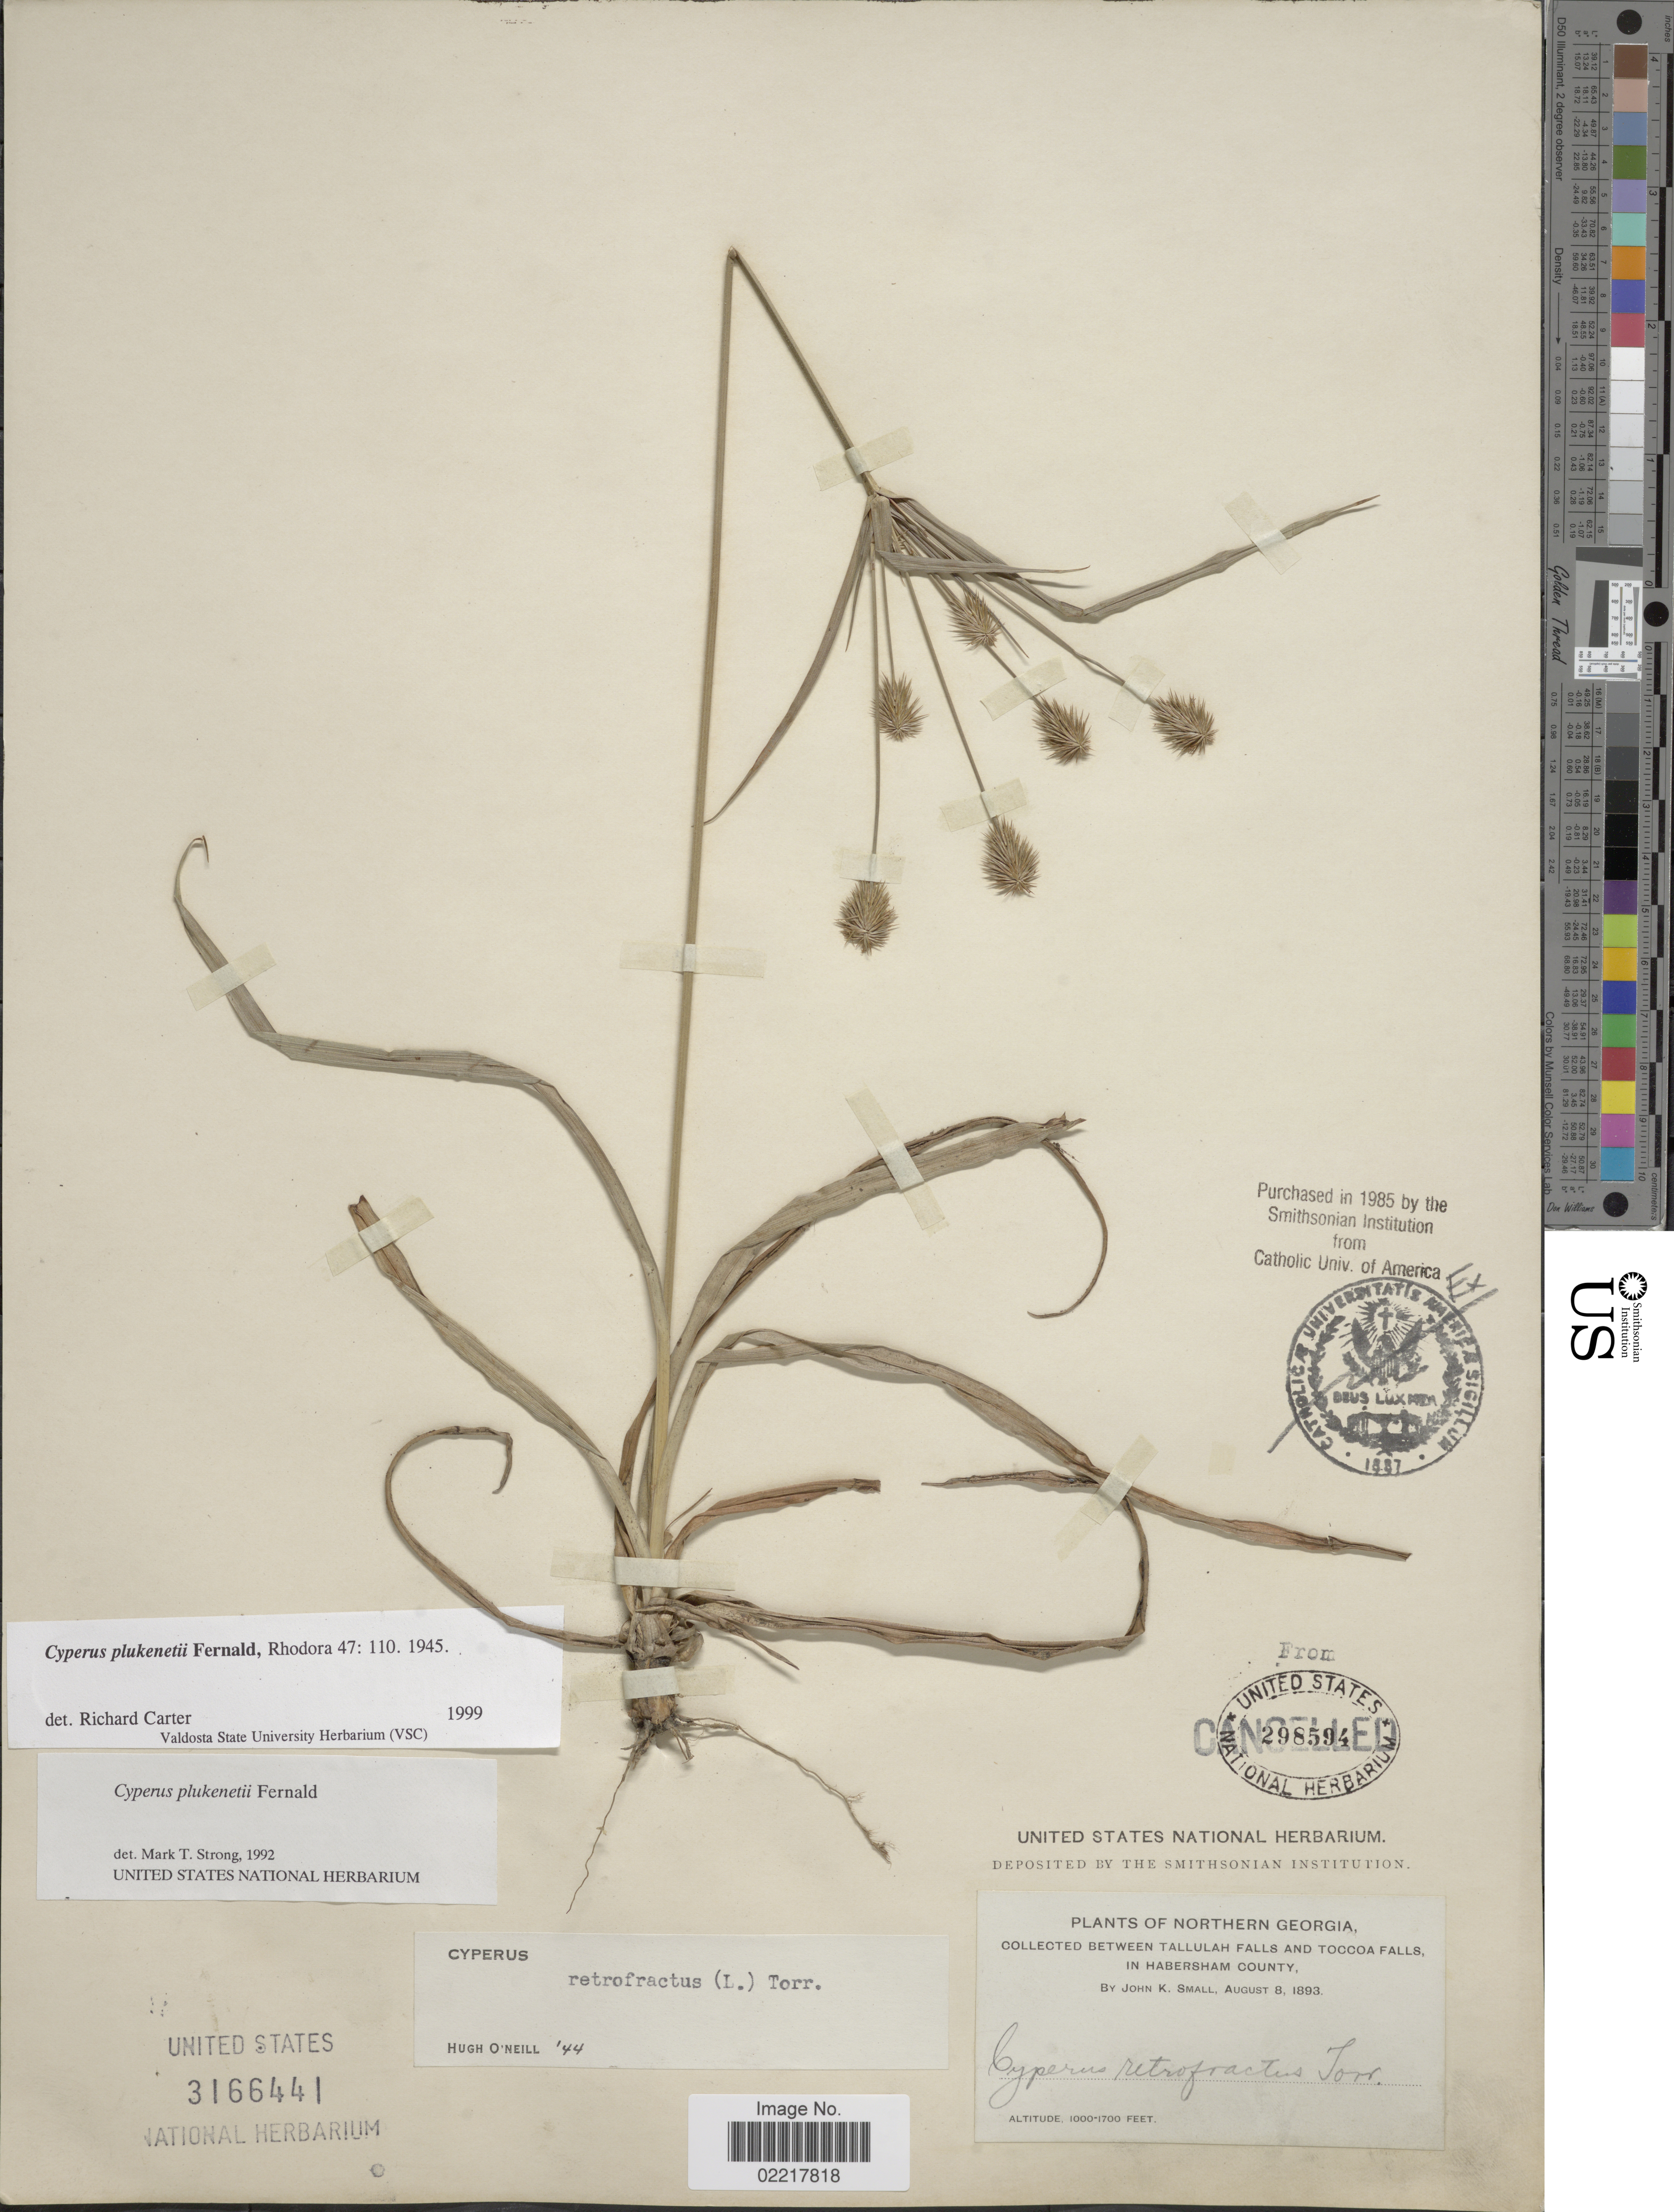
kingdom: Plantae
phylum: Tracheophyta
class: Liliopsida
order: Poales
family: Cyperaceae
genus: Cyperus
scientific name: Cyperus plukenetii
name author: Fernald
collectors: J. K. Small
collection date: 1893-08-08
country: United States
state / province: Georgia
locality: Northern Georgia, Between Tallulah Falls and Toccoa Falls, In Habersham County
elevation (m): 305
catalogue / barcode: US 3166441